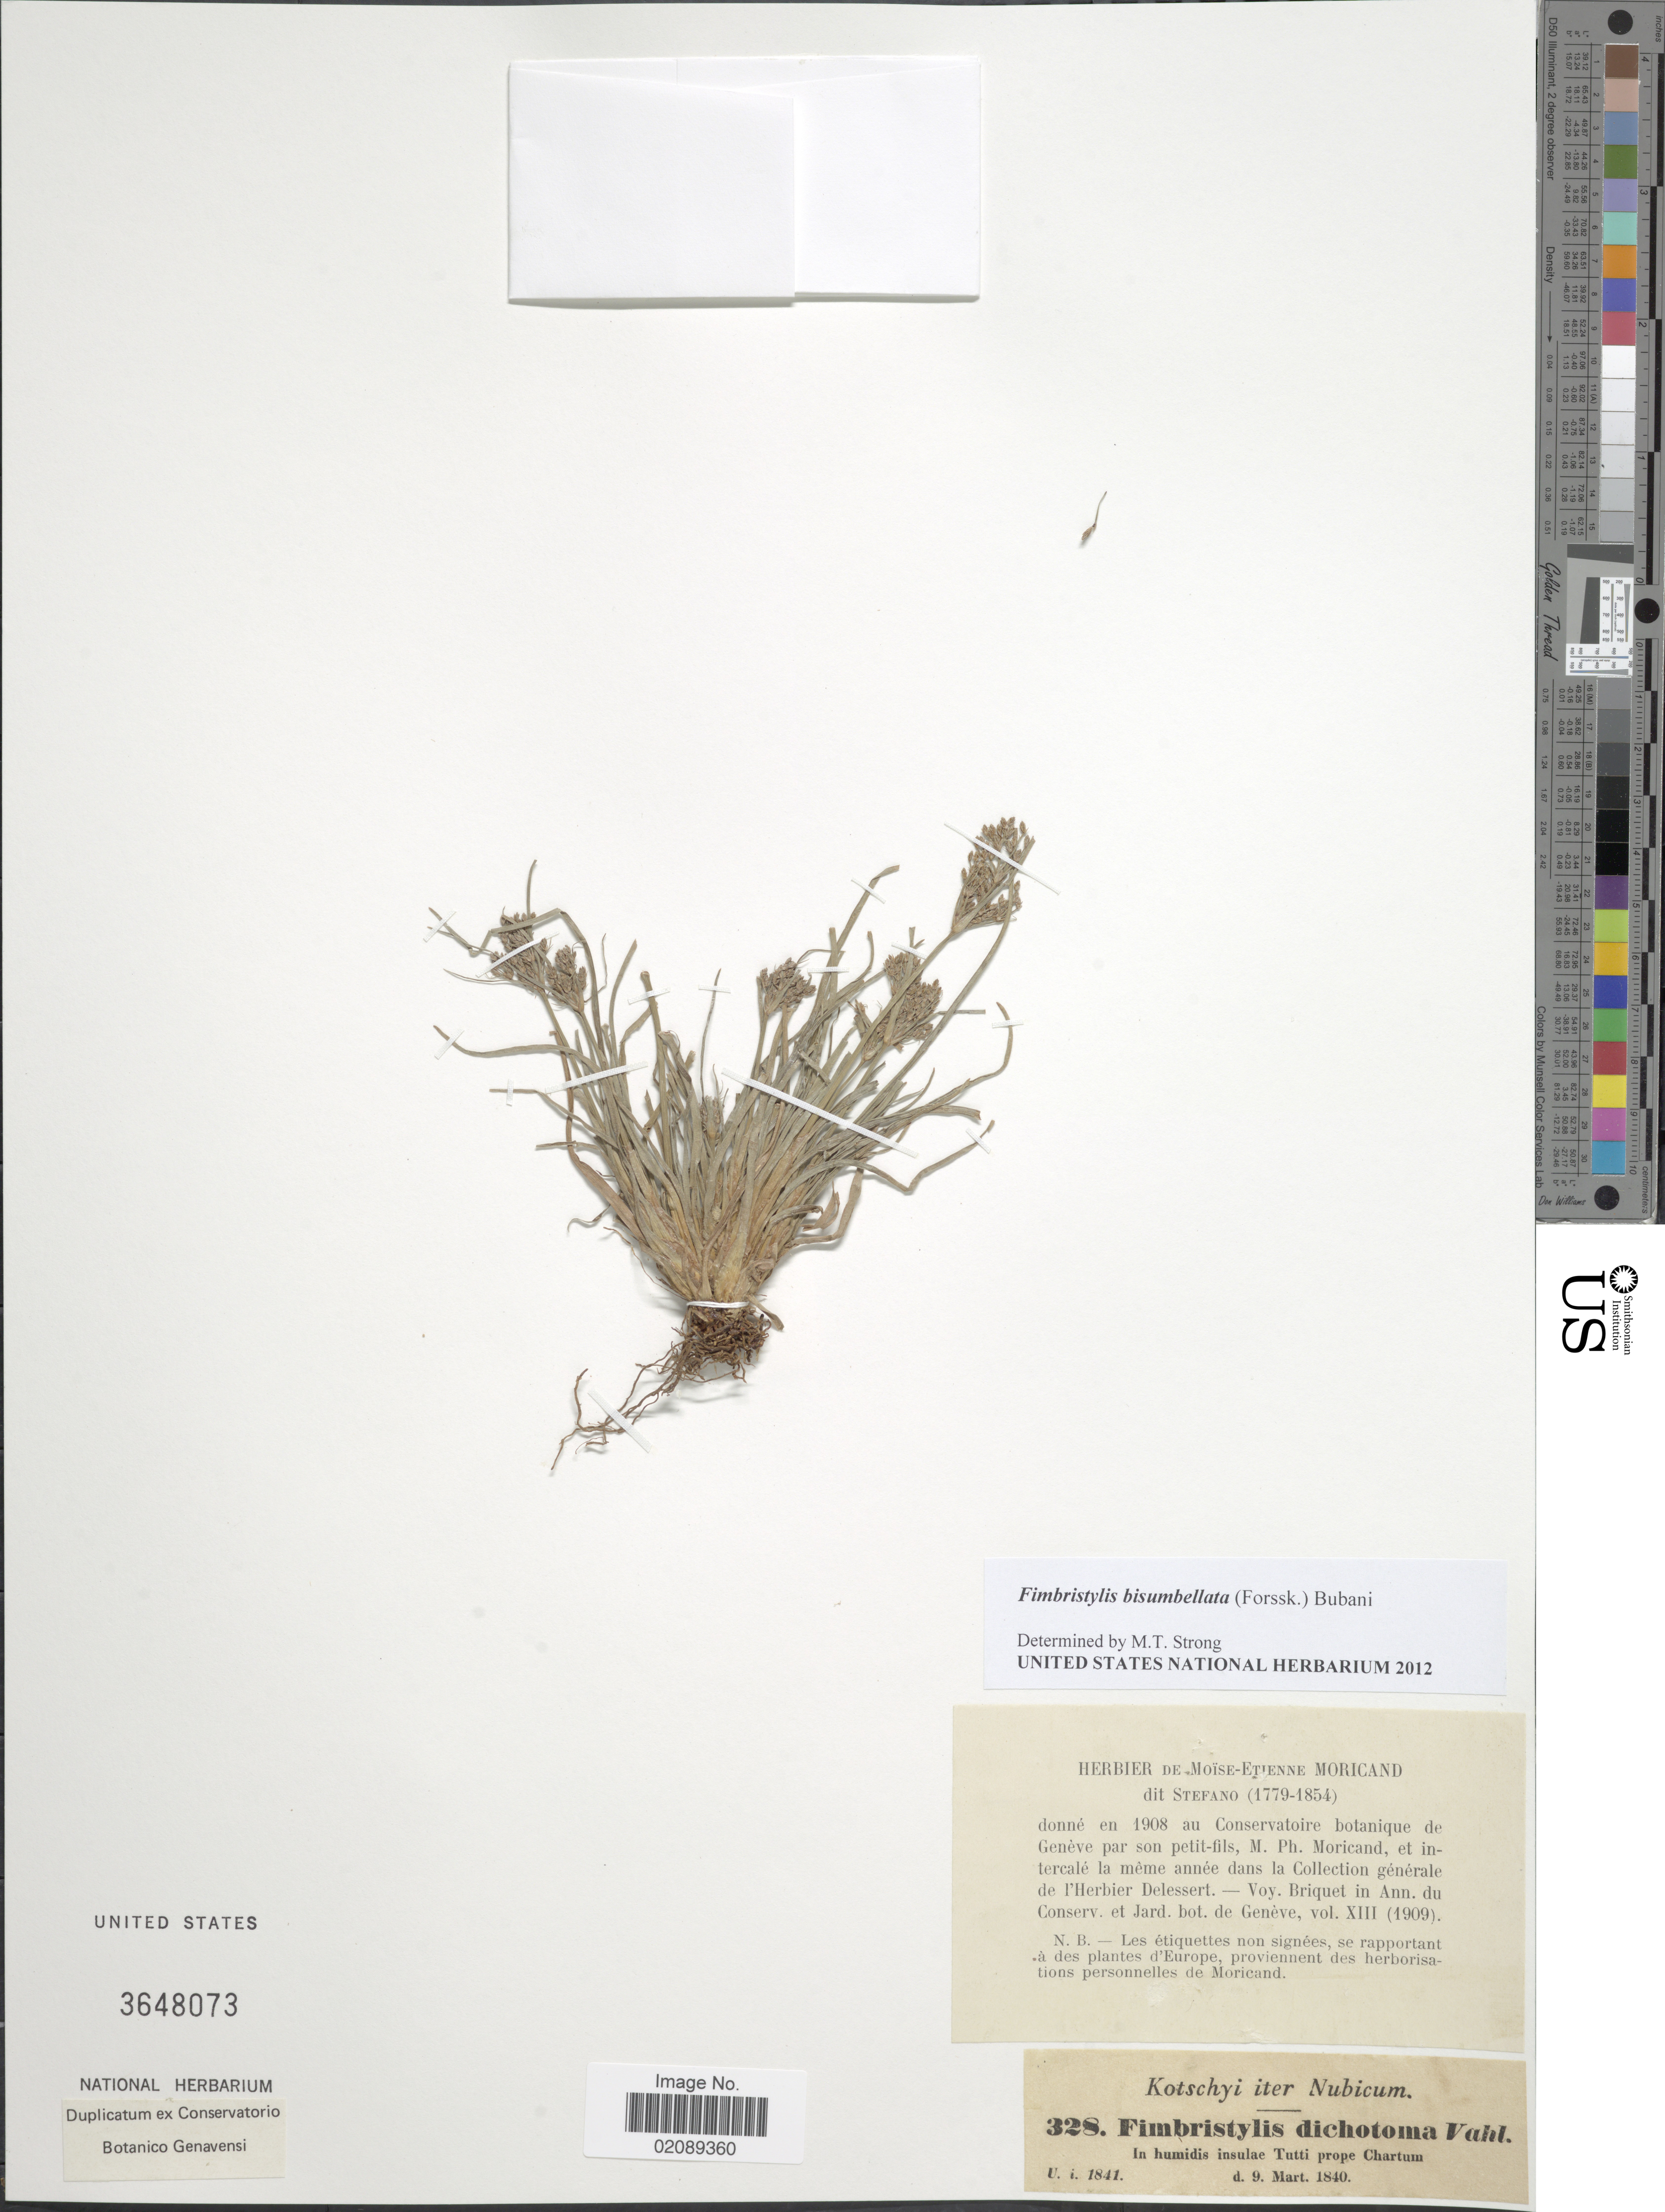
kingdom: Plantae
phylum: Tracheophyta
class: Liliopsida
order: Poales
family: Cyperaceae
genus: Fimbristylis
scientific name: Fimbristylis bisumbellata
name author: (Forssk.) Bubani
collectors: -. Kotschyi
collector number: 328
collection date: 1840-03-09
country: Sudan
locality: Nubicum. insulae Tutti prope Chartum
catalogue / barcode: US 3648073